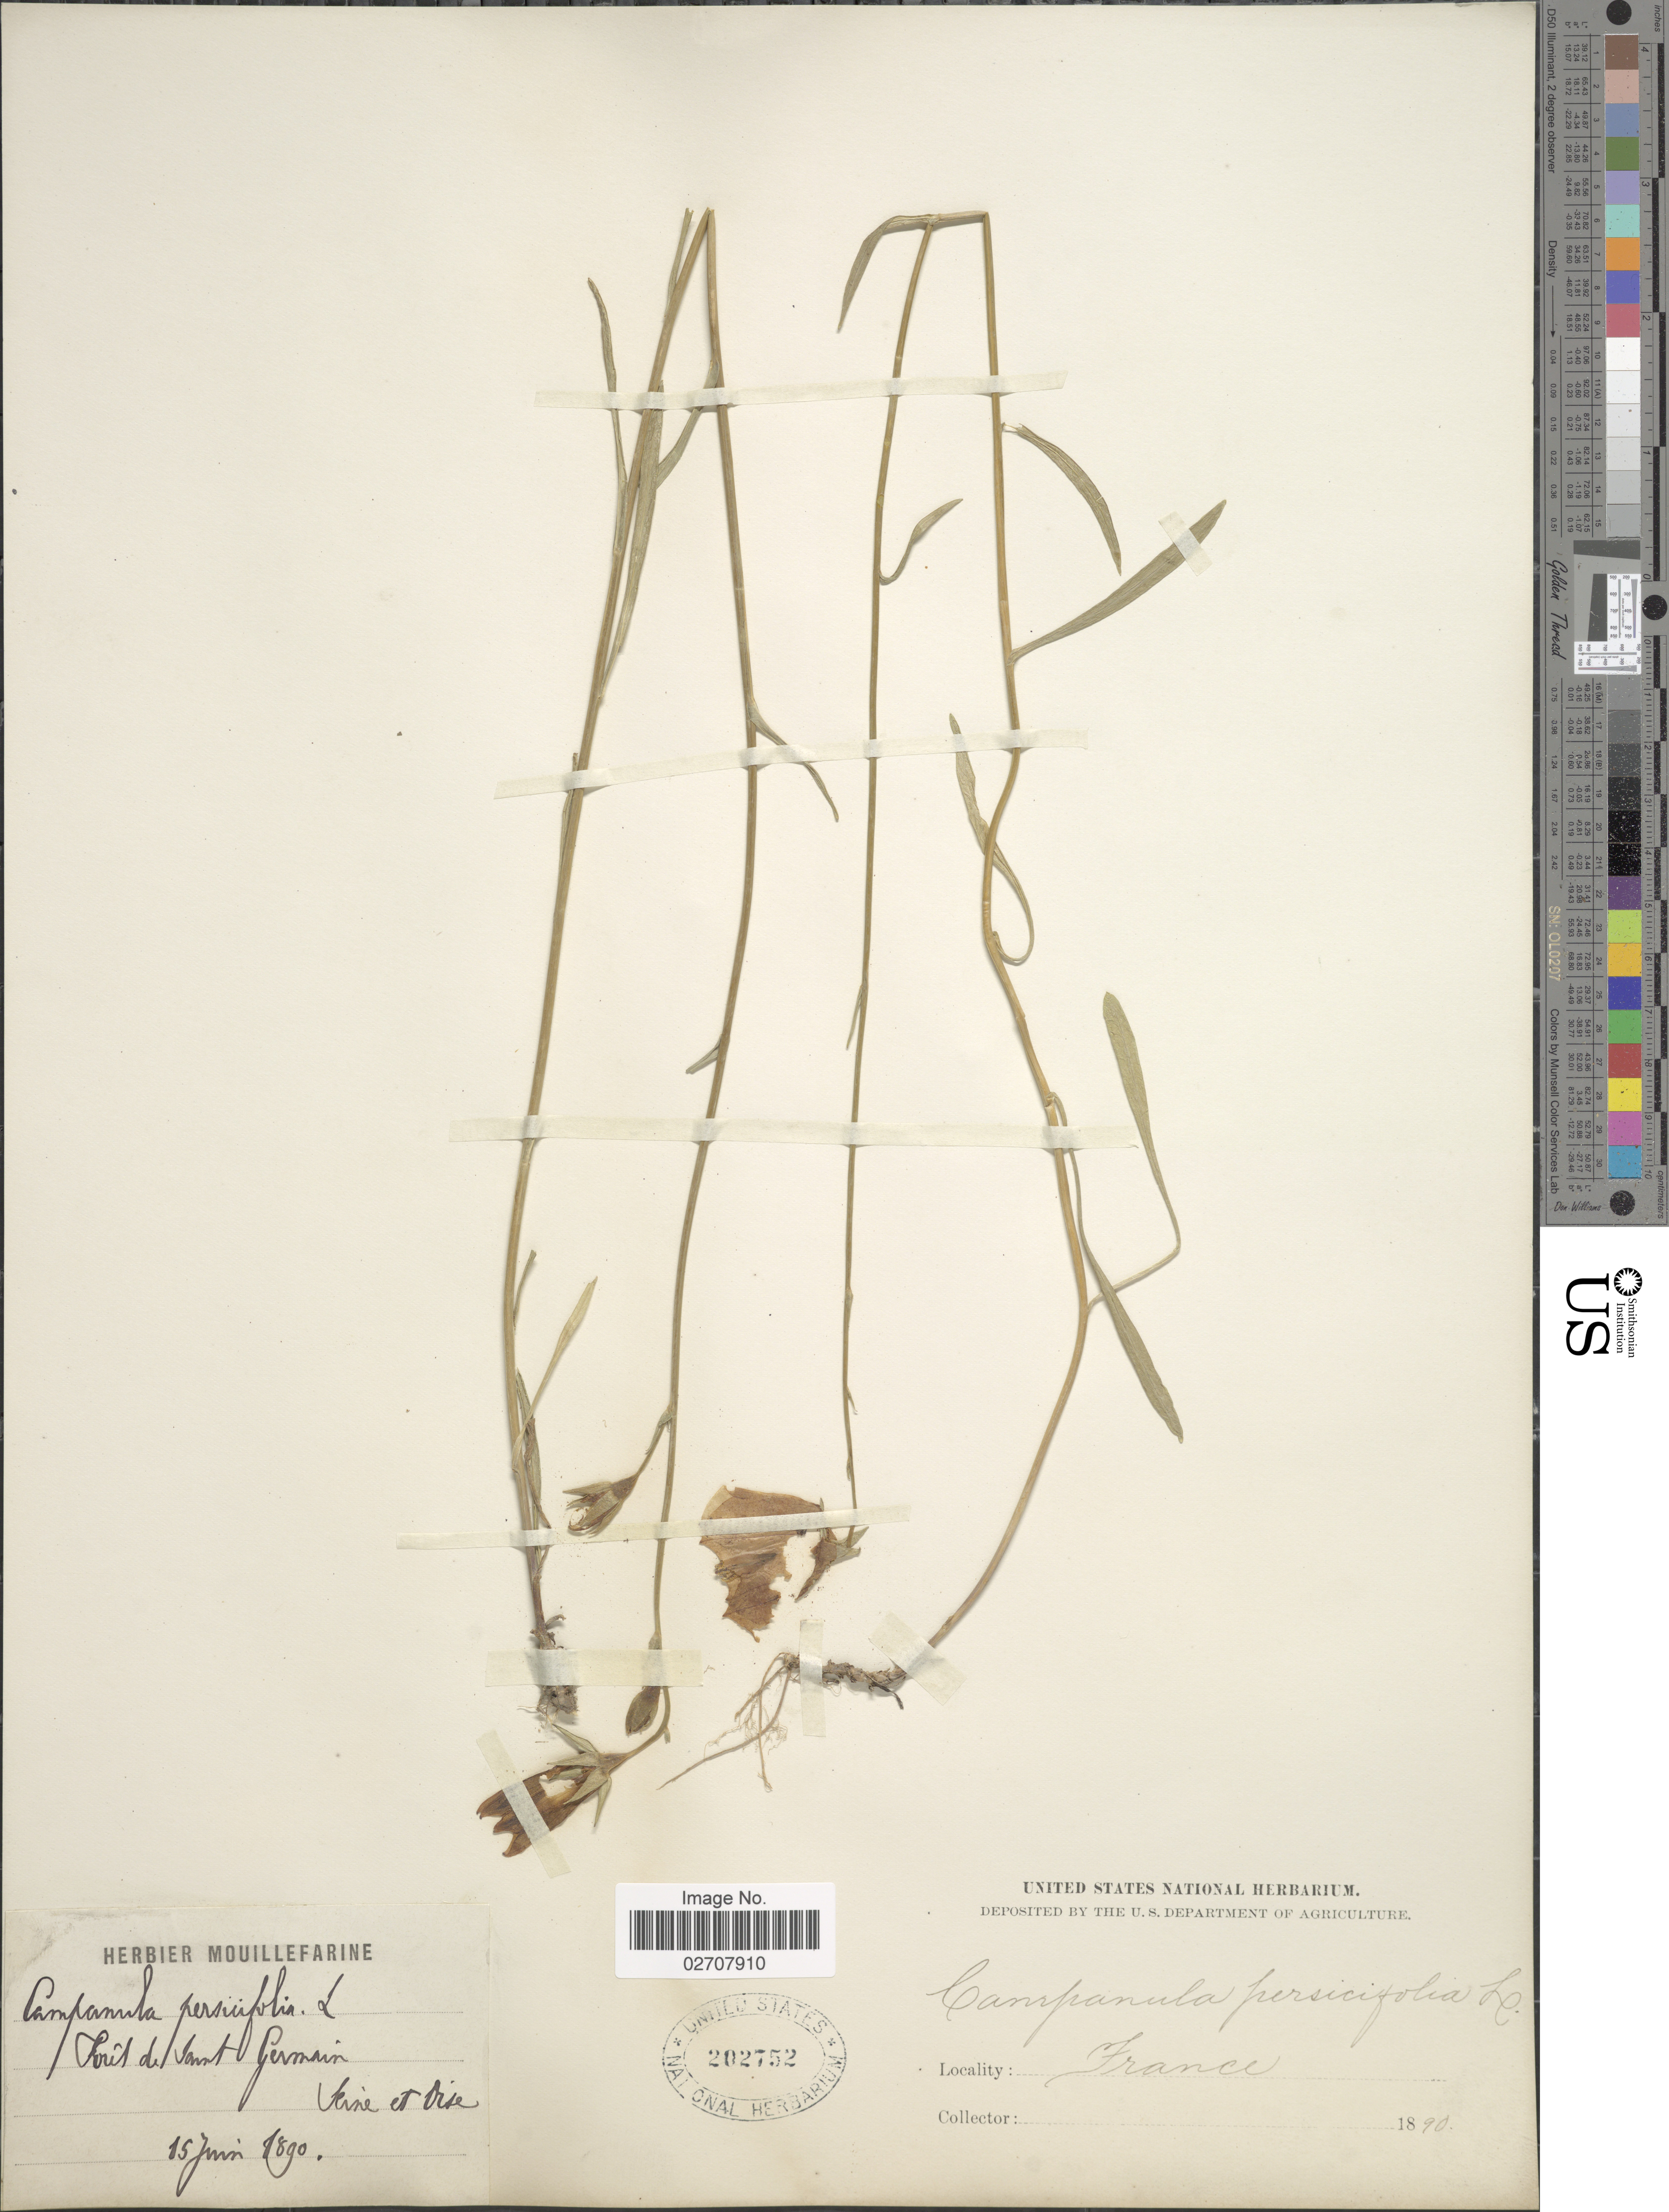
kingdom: Plantae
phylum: Tracheophyta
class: Magnoliopsida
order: Asterales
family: Campanulaceae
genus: Campanula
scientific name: Campanula persicifolia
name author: L.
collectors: ex herb. Mouillefarine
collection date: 1890-06-15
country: France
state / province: Île-de-France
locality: Forêt de Saint Germain, Seine et Oise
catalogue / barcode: US 202752